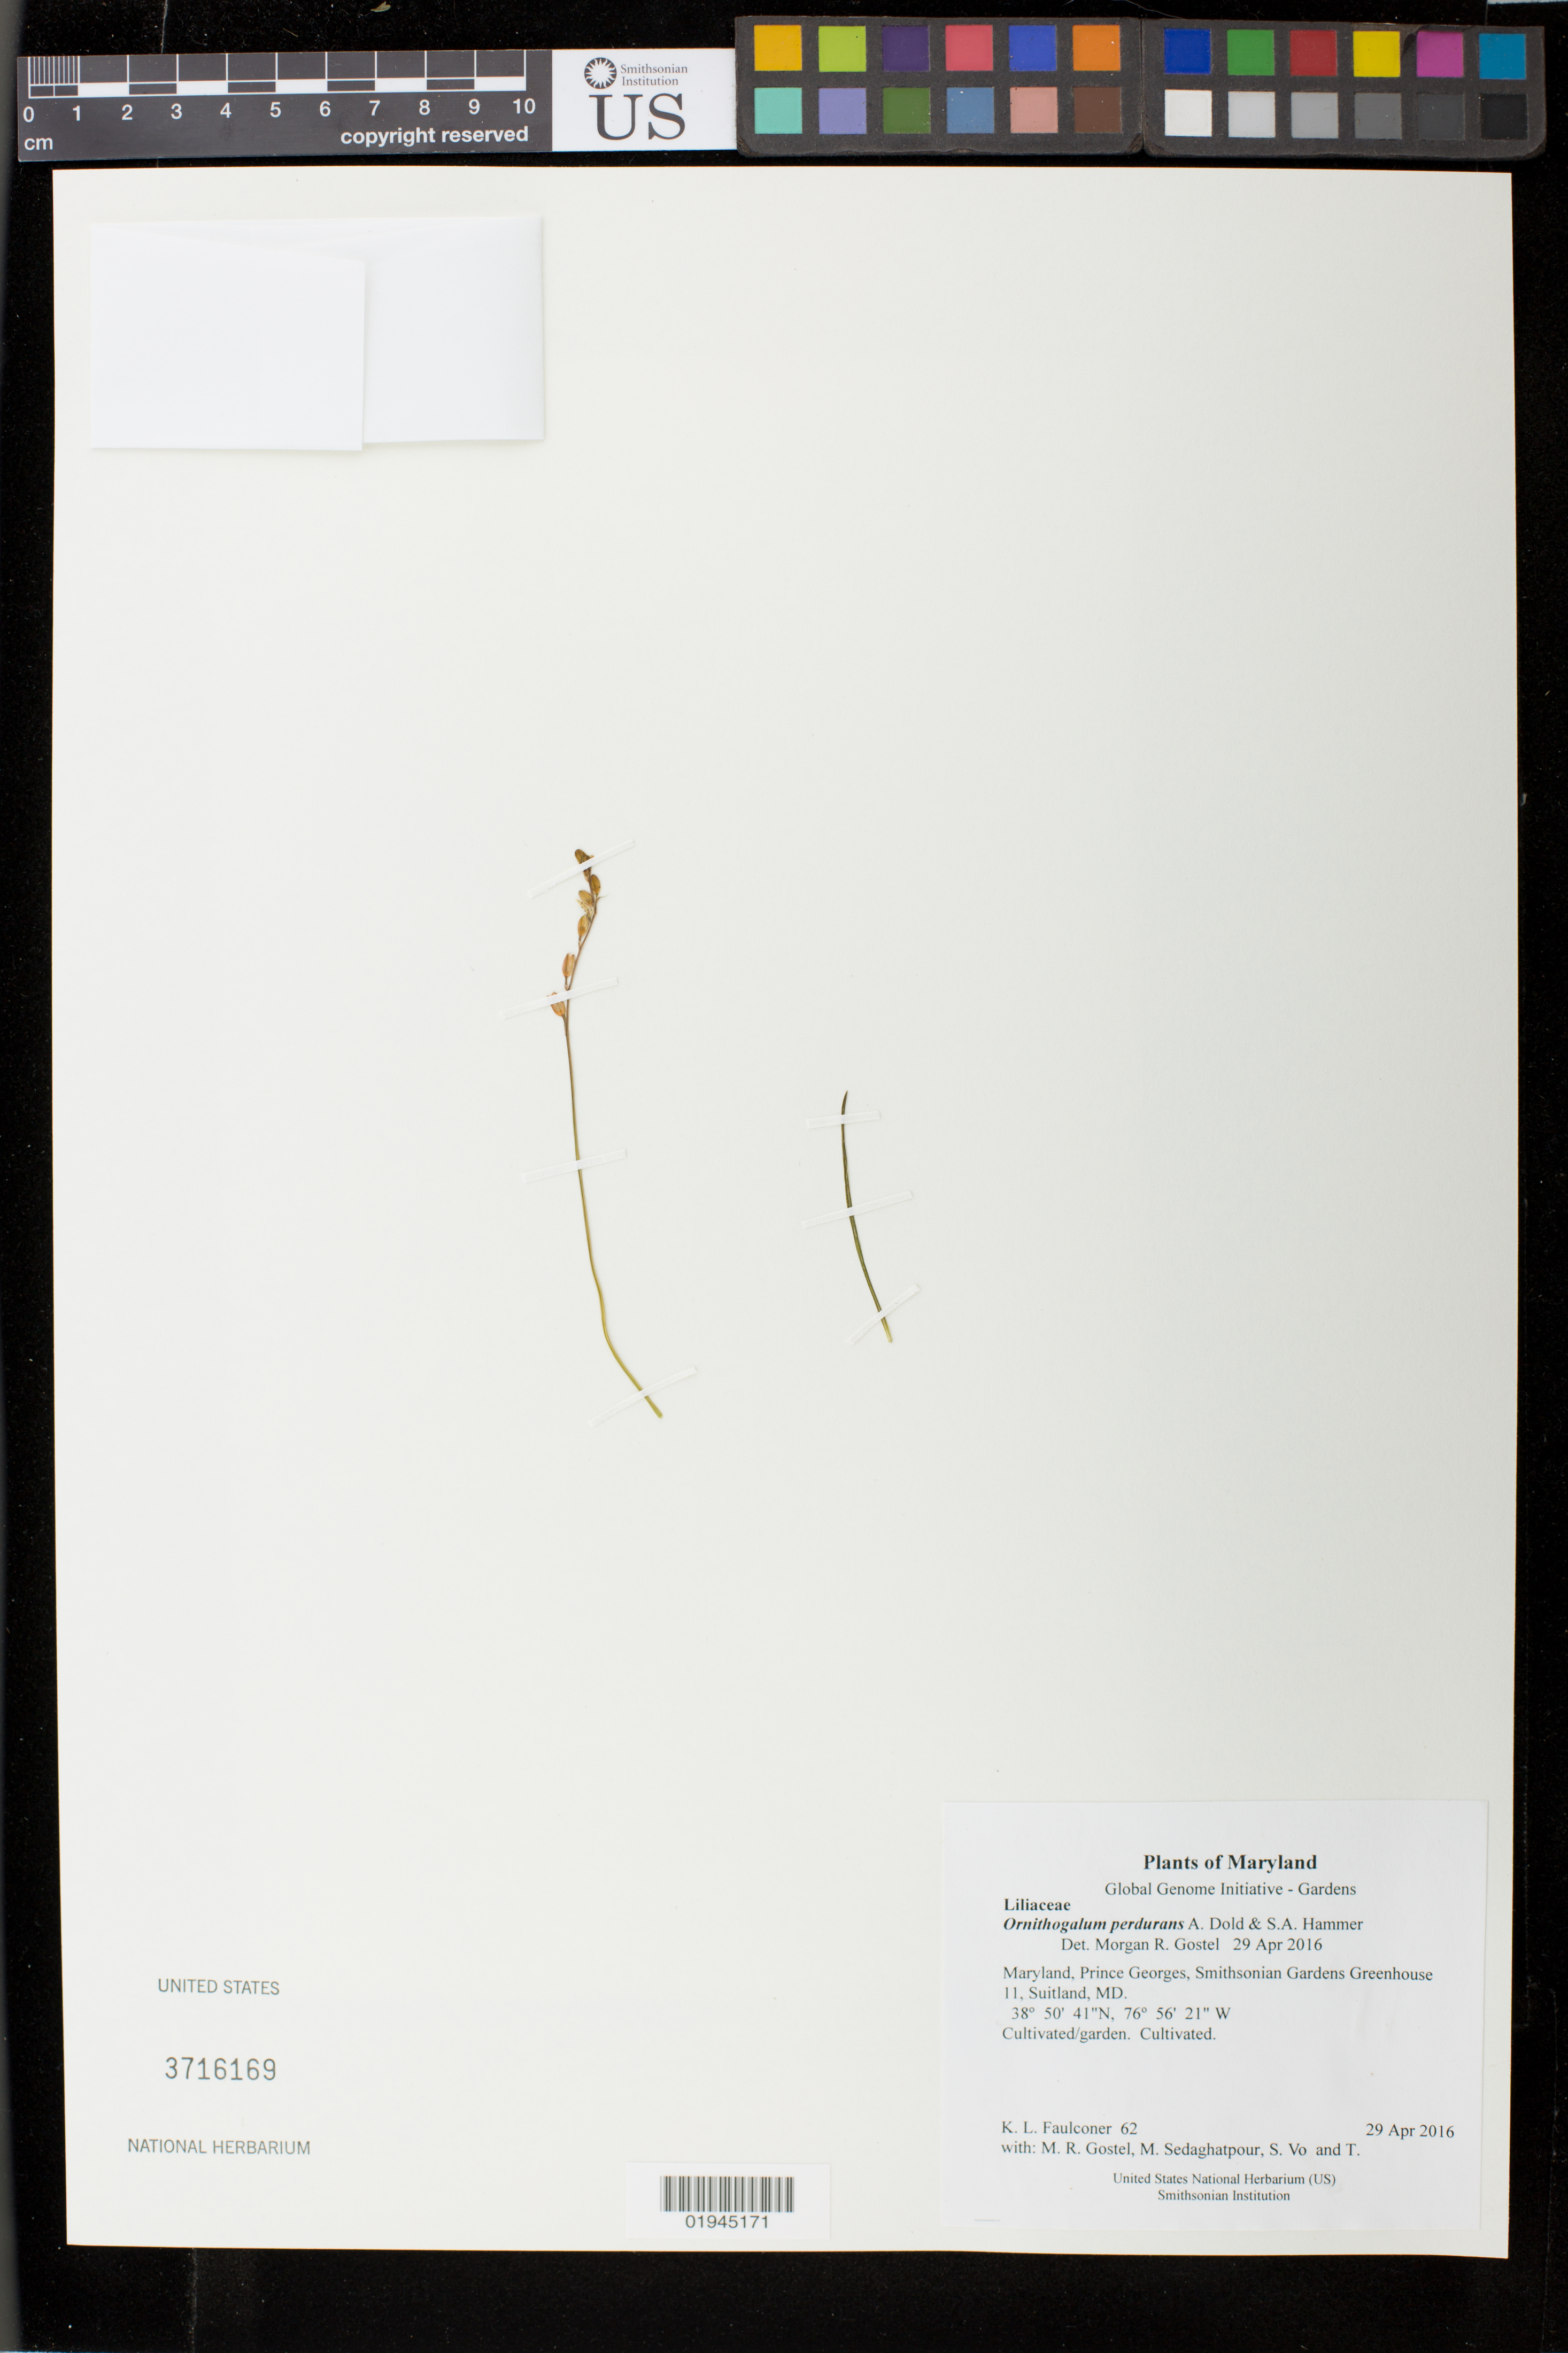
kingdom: Plantae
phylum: Tracheophyta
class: Liliopsida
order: Asparagales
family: Asparagaceae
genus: Ornithogalum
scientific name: Ornithogalum perdurans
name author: A.P. Dold & S.A. Hammer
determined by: Gostel, Morgan R., (BRIT), Botanical Research Institute of Texas (UNITED STATES)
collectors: K. L. Faulconer, M. R. Gostel, M. Sedaghatpour, S. Vo & T. Mirenda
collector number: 62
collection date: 2016-04-29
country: United States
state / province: Maryland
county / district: Prince George's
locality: Smithsonian Gardens Greenhouse 11, Suitland, MD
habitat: Cultivated/garden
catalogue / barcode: US 3716169